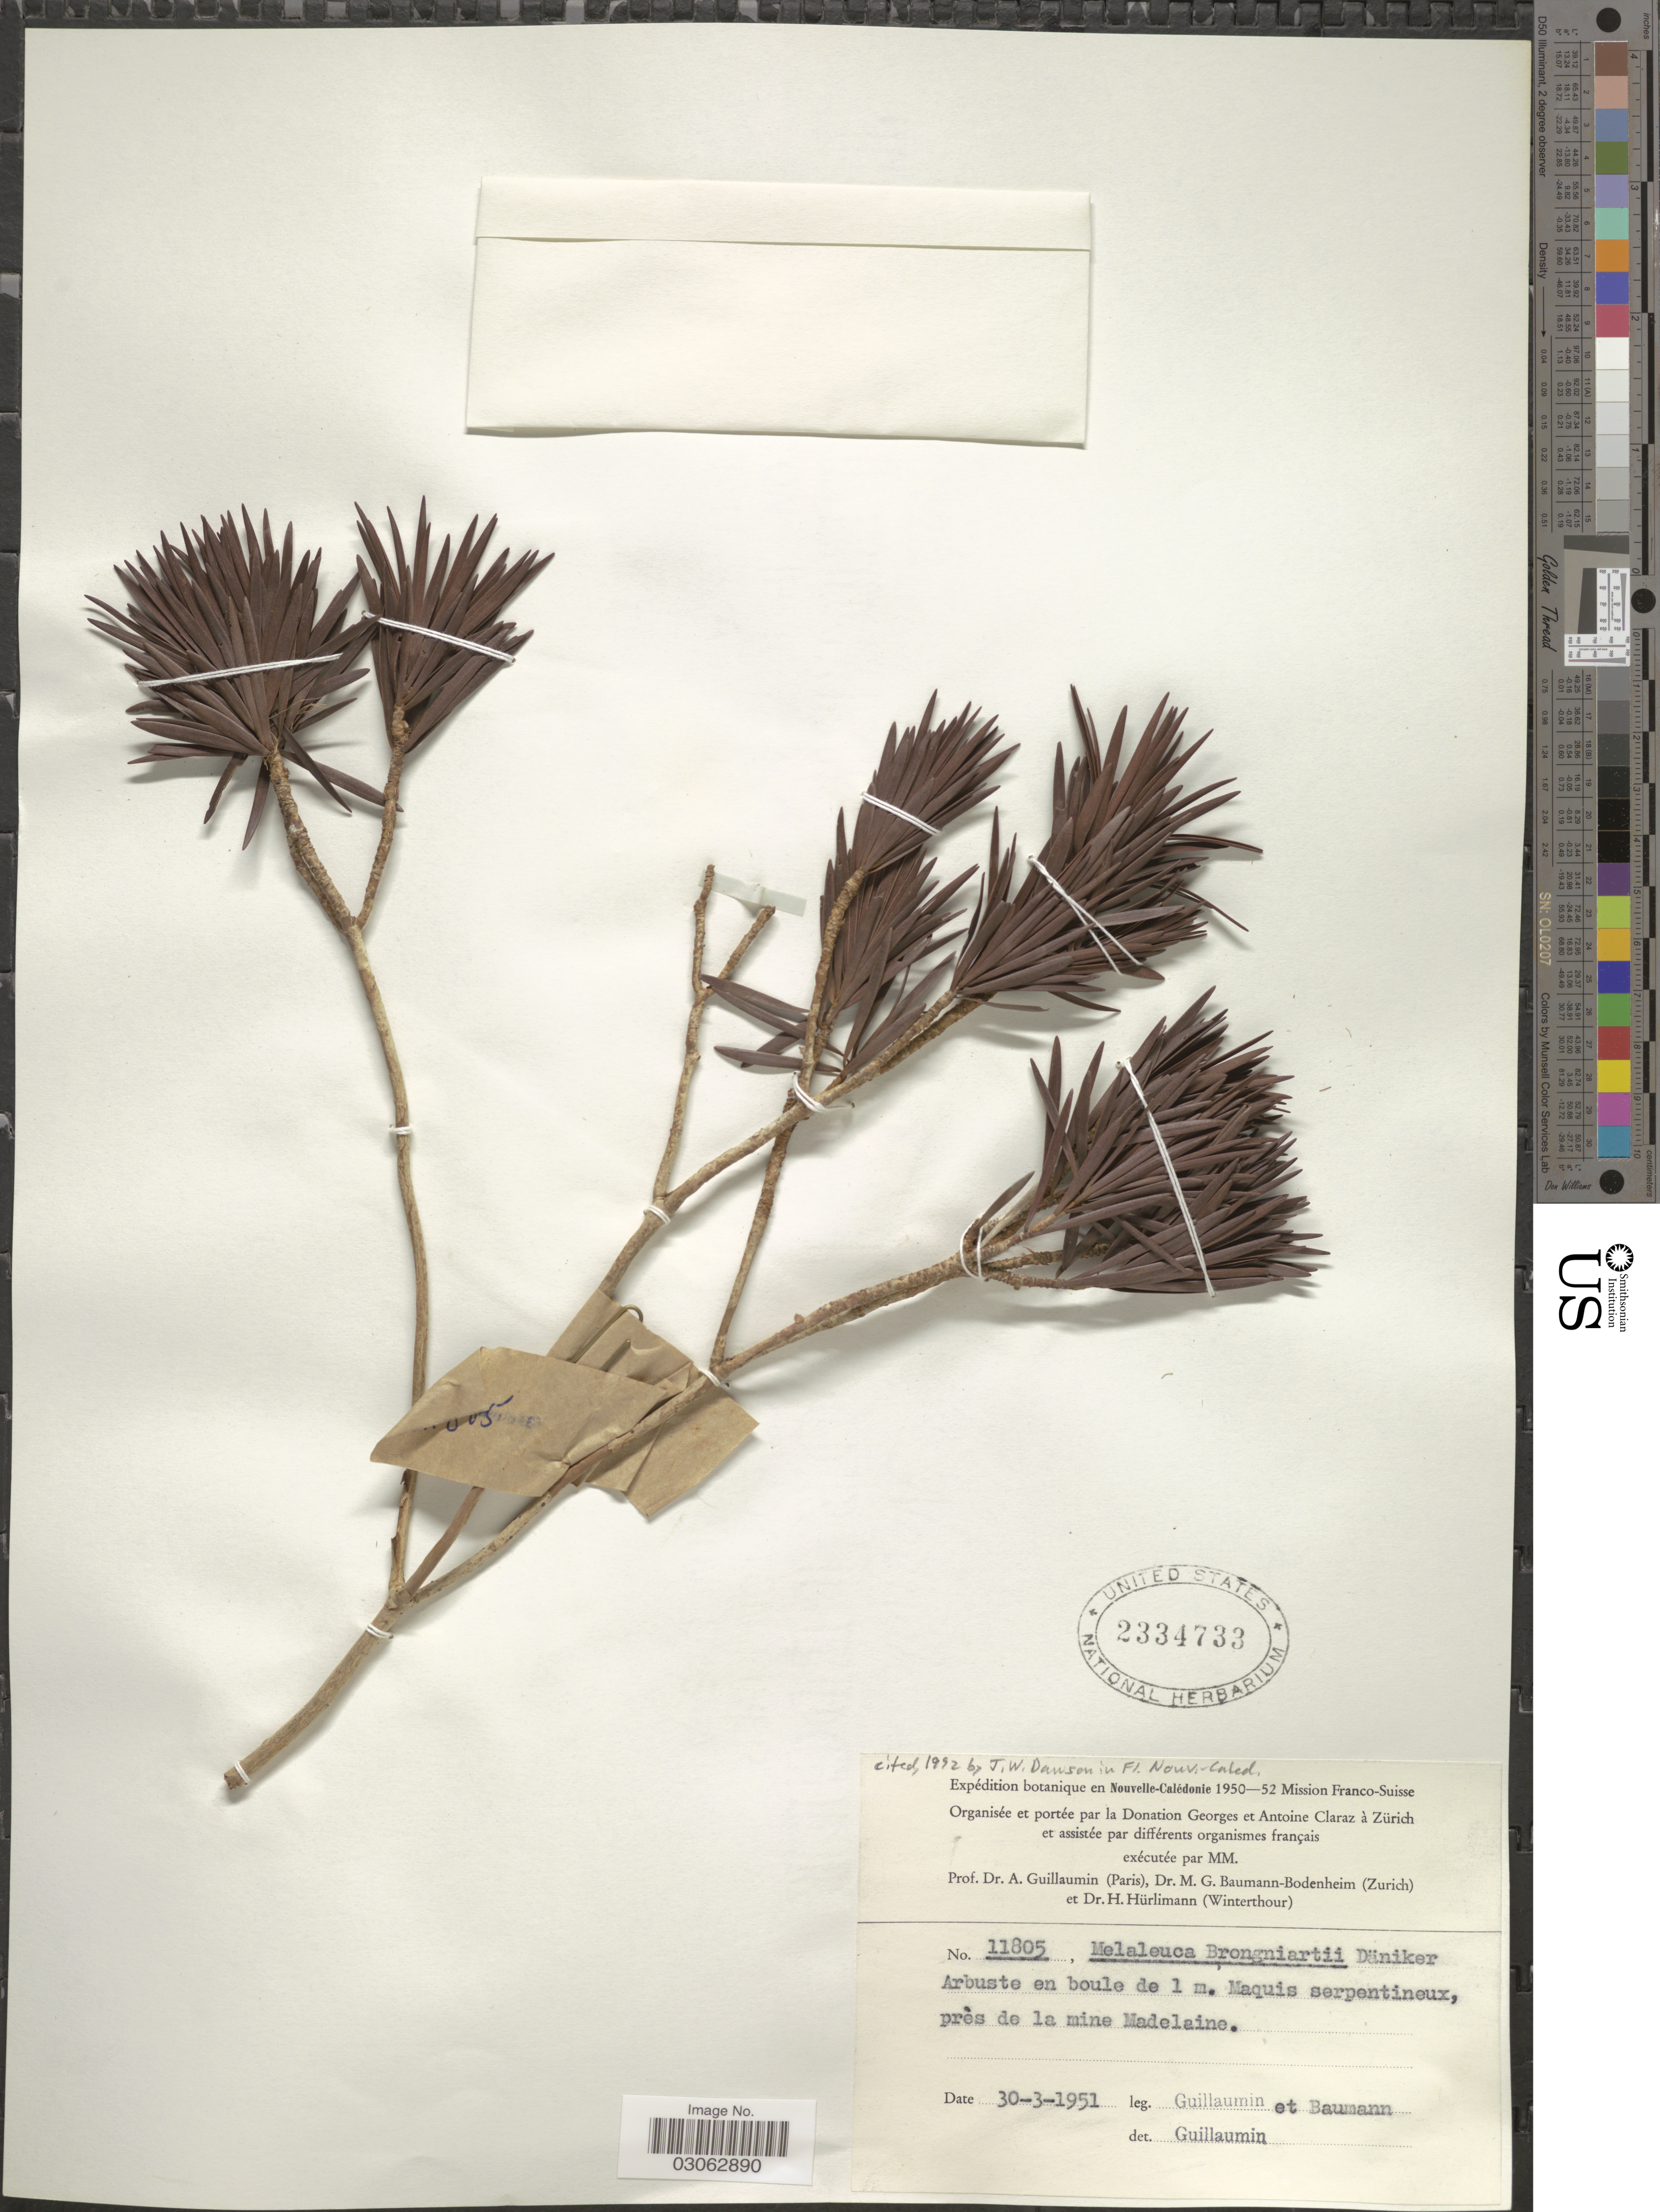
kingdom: Plantae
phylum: Tracheophyta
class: Magnoliopsida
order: Myrtales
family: Myrtaceae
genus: Melaleuca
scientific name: Melaleuca brongniartii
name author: F. Muell.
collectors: A. Guillaumin & M. G. Baumann-Bodenheim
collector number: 11805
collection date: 1951-03-30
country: New Caledonia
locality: Maquis serpentineux, près de la mine Madelaine.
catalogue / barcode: US 2334733